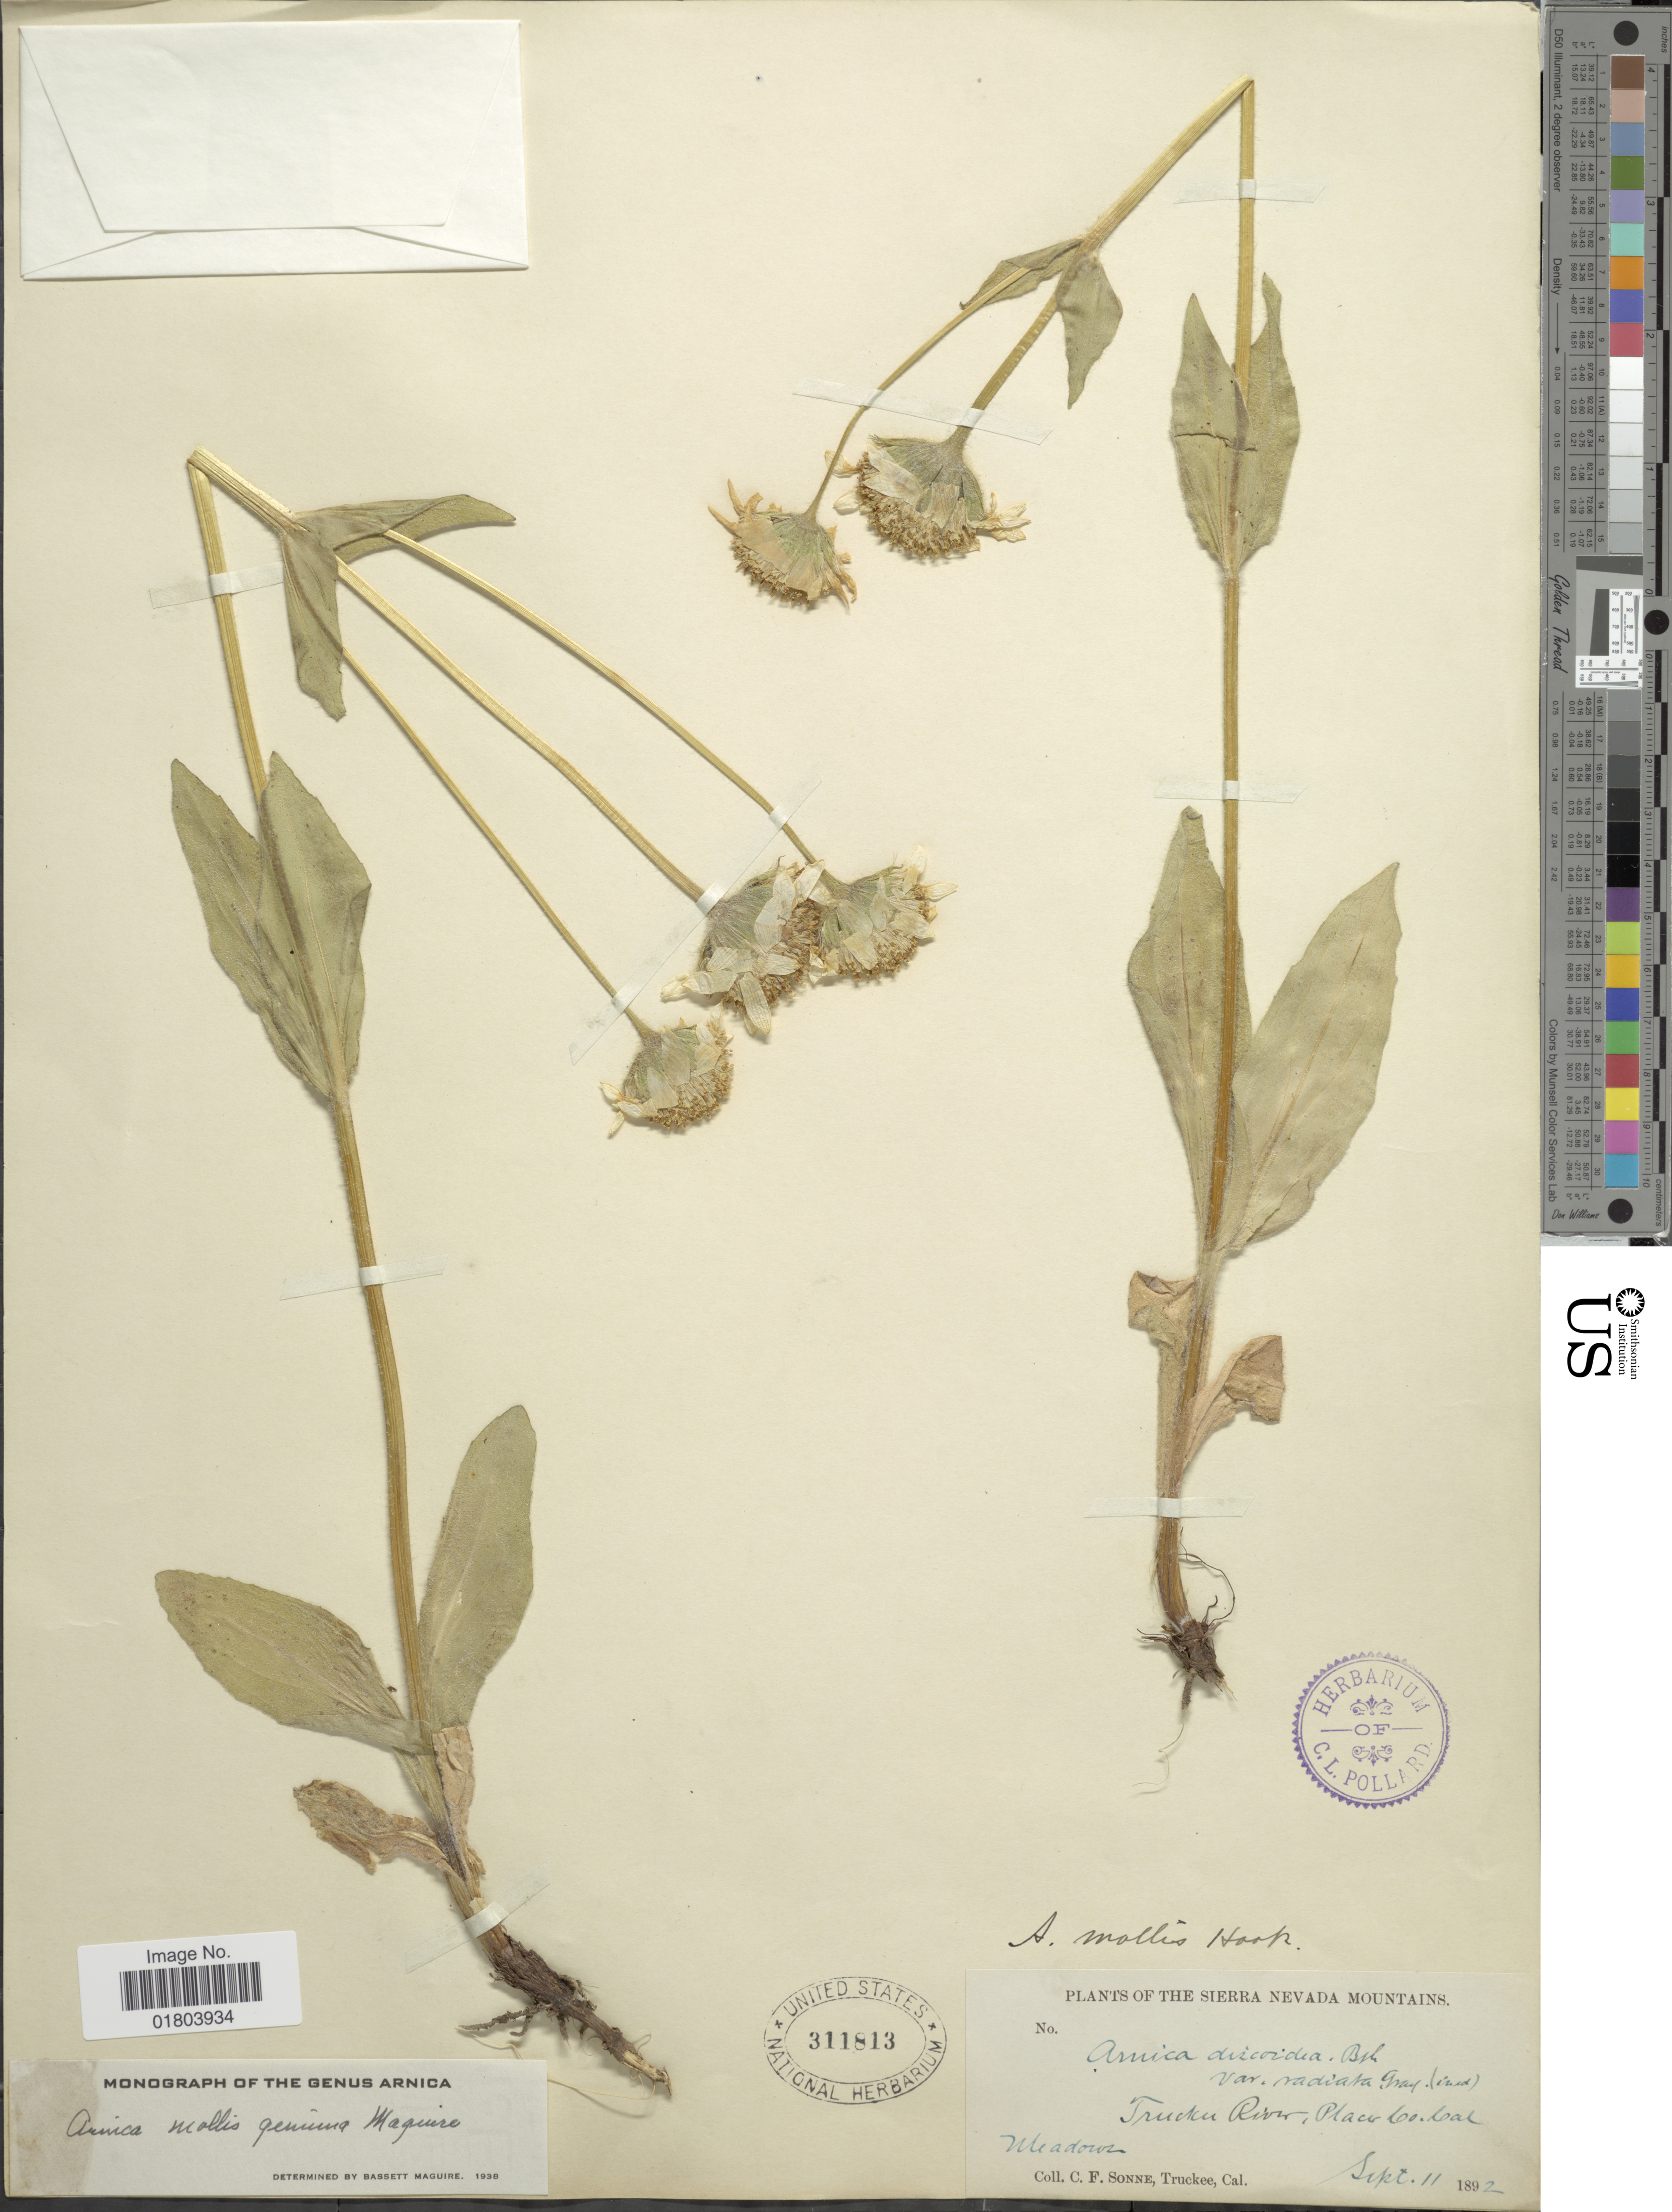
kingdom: Plantae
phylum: Tracheophyta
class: Magnoliopsida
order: Asterales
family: Asteraceae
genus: Arnica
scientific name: Arnica mollis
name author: Hook.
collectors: C. Sonne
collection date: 1892-09-11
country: United States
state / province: California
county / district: Placer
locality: The Sierra Nevada Mountains, Truckee River, Placer Co, meadows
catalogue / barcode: US 311813